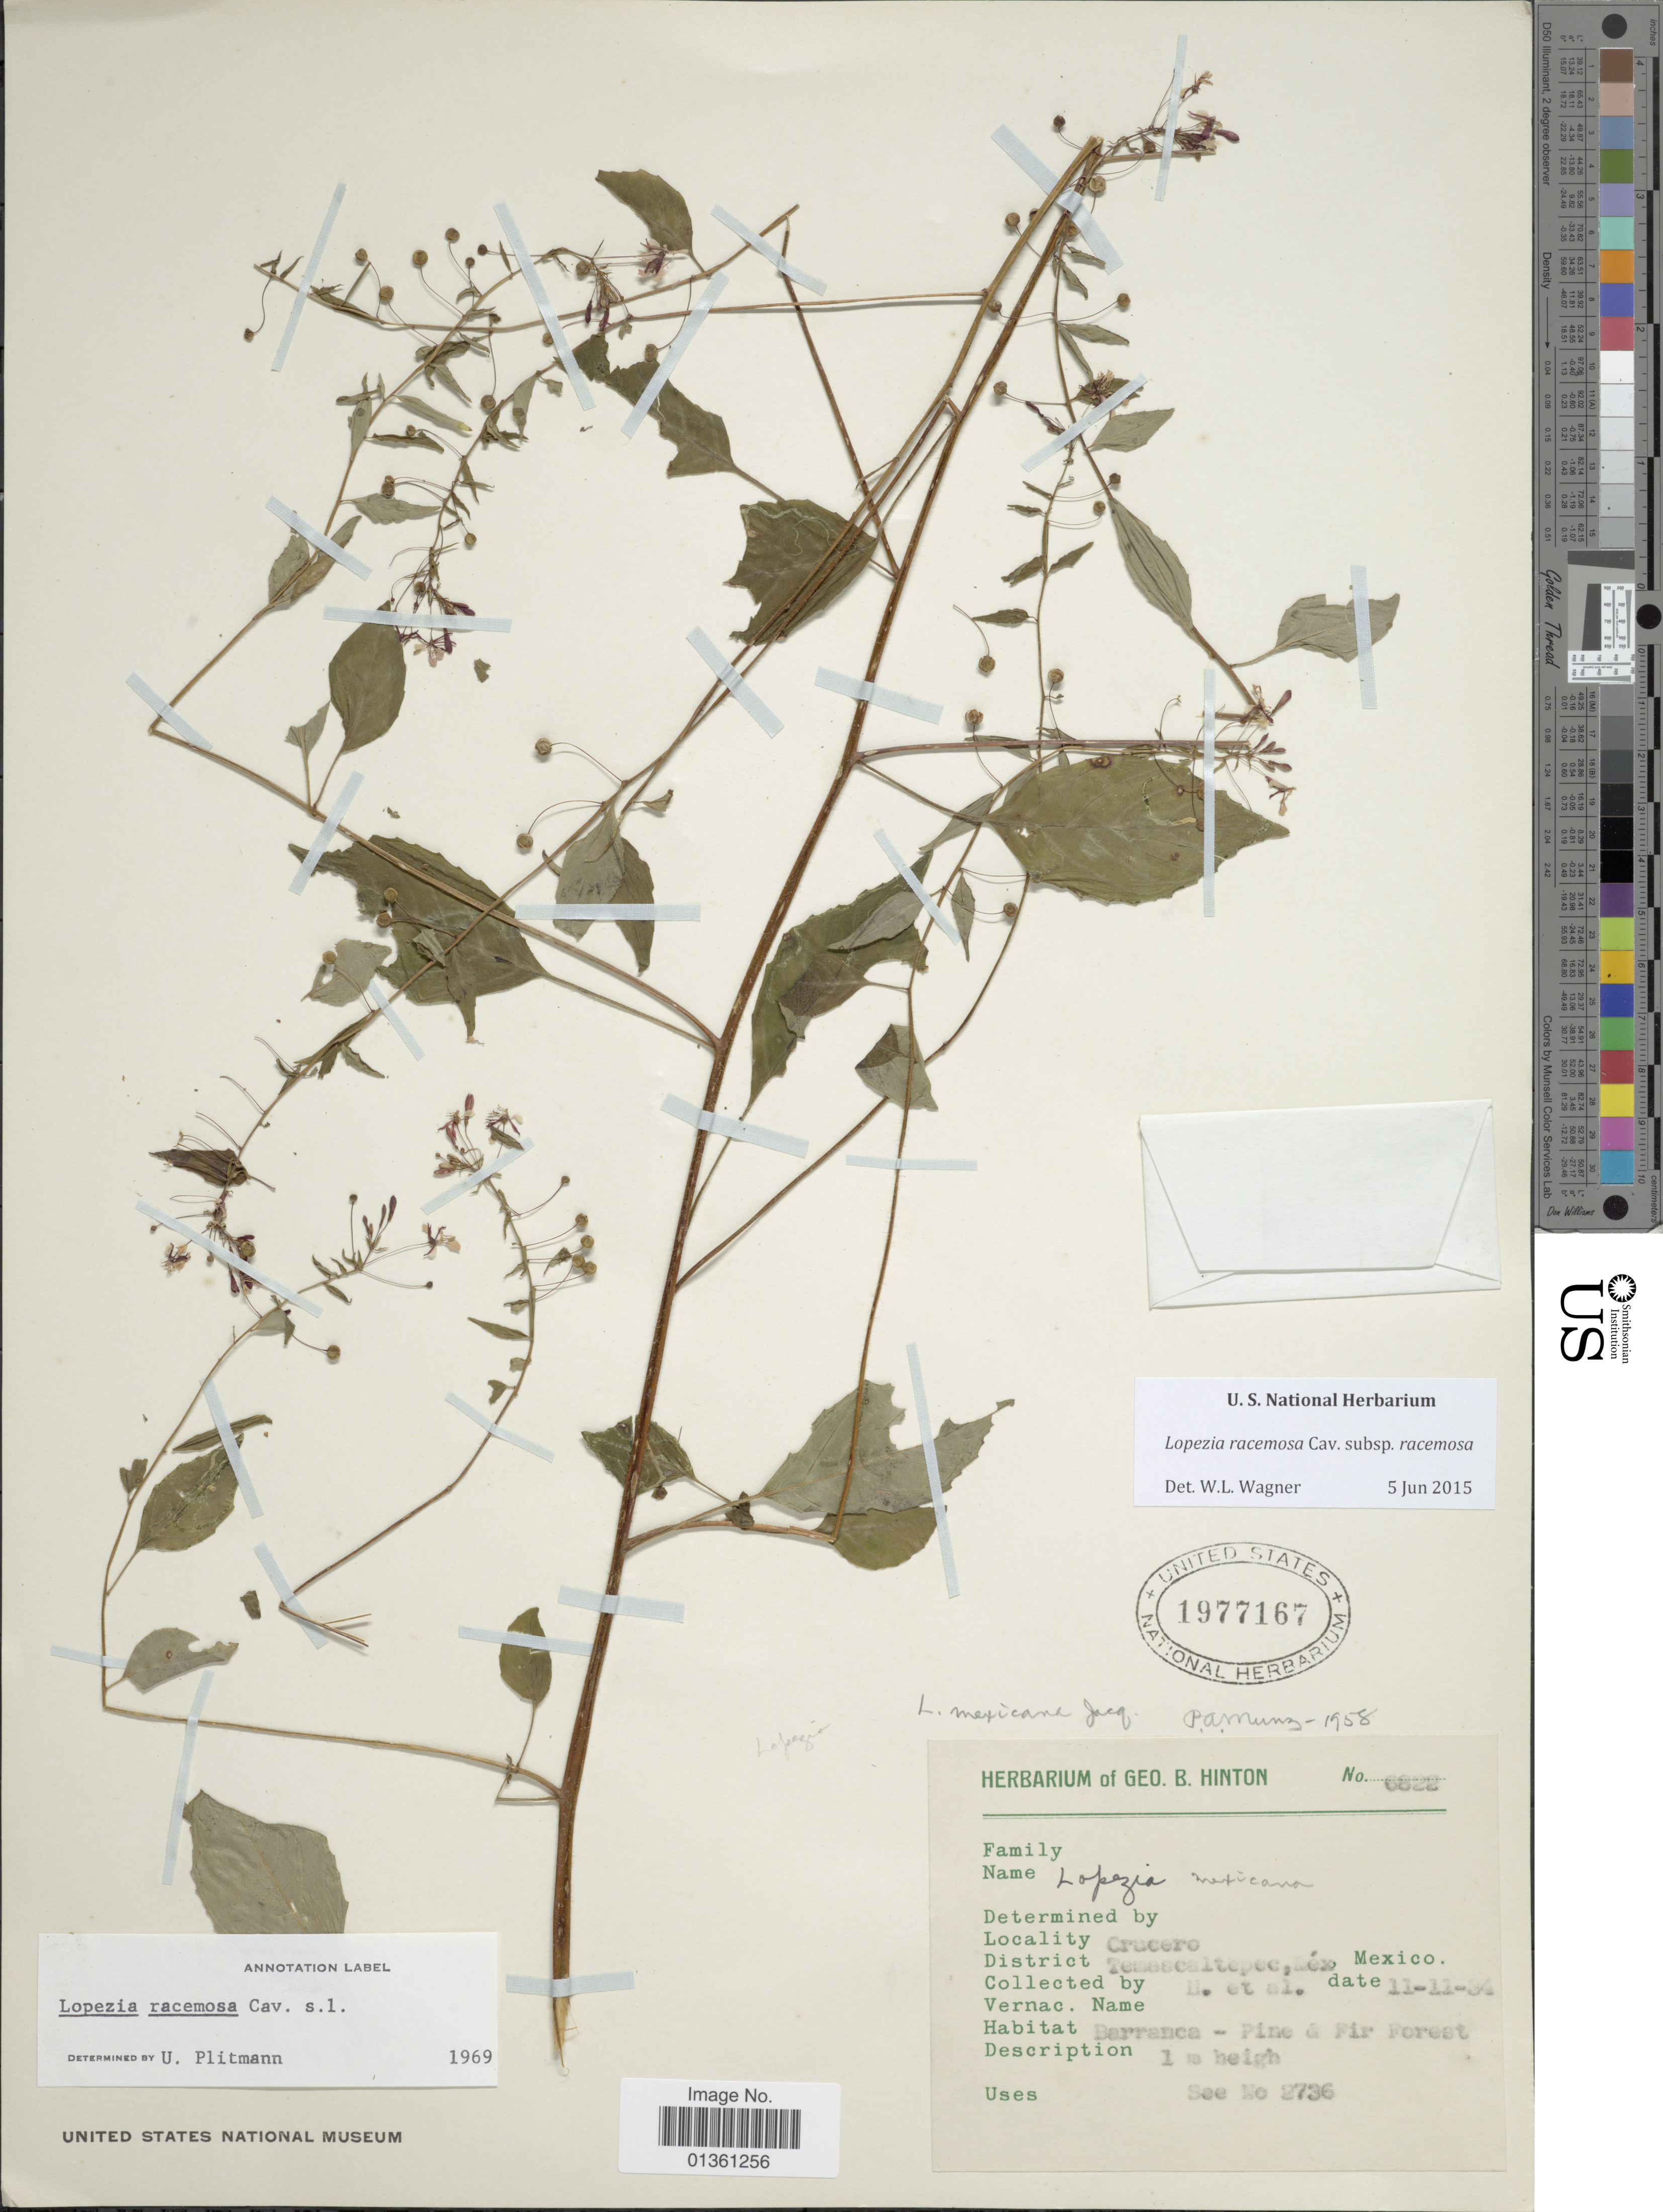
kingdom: Plantae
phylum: Tracheophyta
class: Magnoliopsida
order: Myrtales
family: Onagraceae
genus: Lopezia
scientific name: Lopezia racemosa subsp. racemosa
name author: Cav.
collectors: G. B. Hinton & et al.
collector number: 6822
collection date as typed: Transcribed d/m/y: 11/11/34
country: Mexico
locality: Crucero. District Temascaltepec.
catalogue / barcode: US 1977167